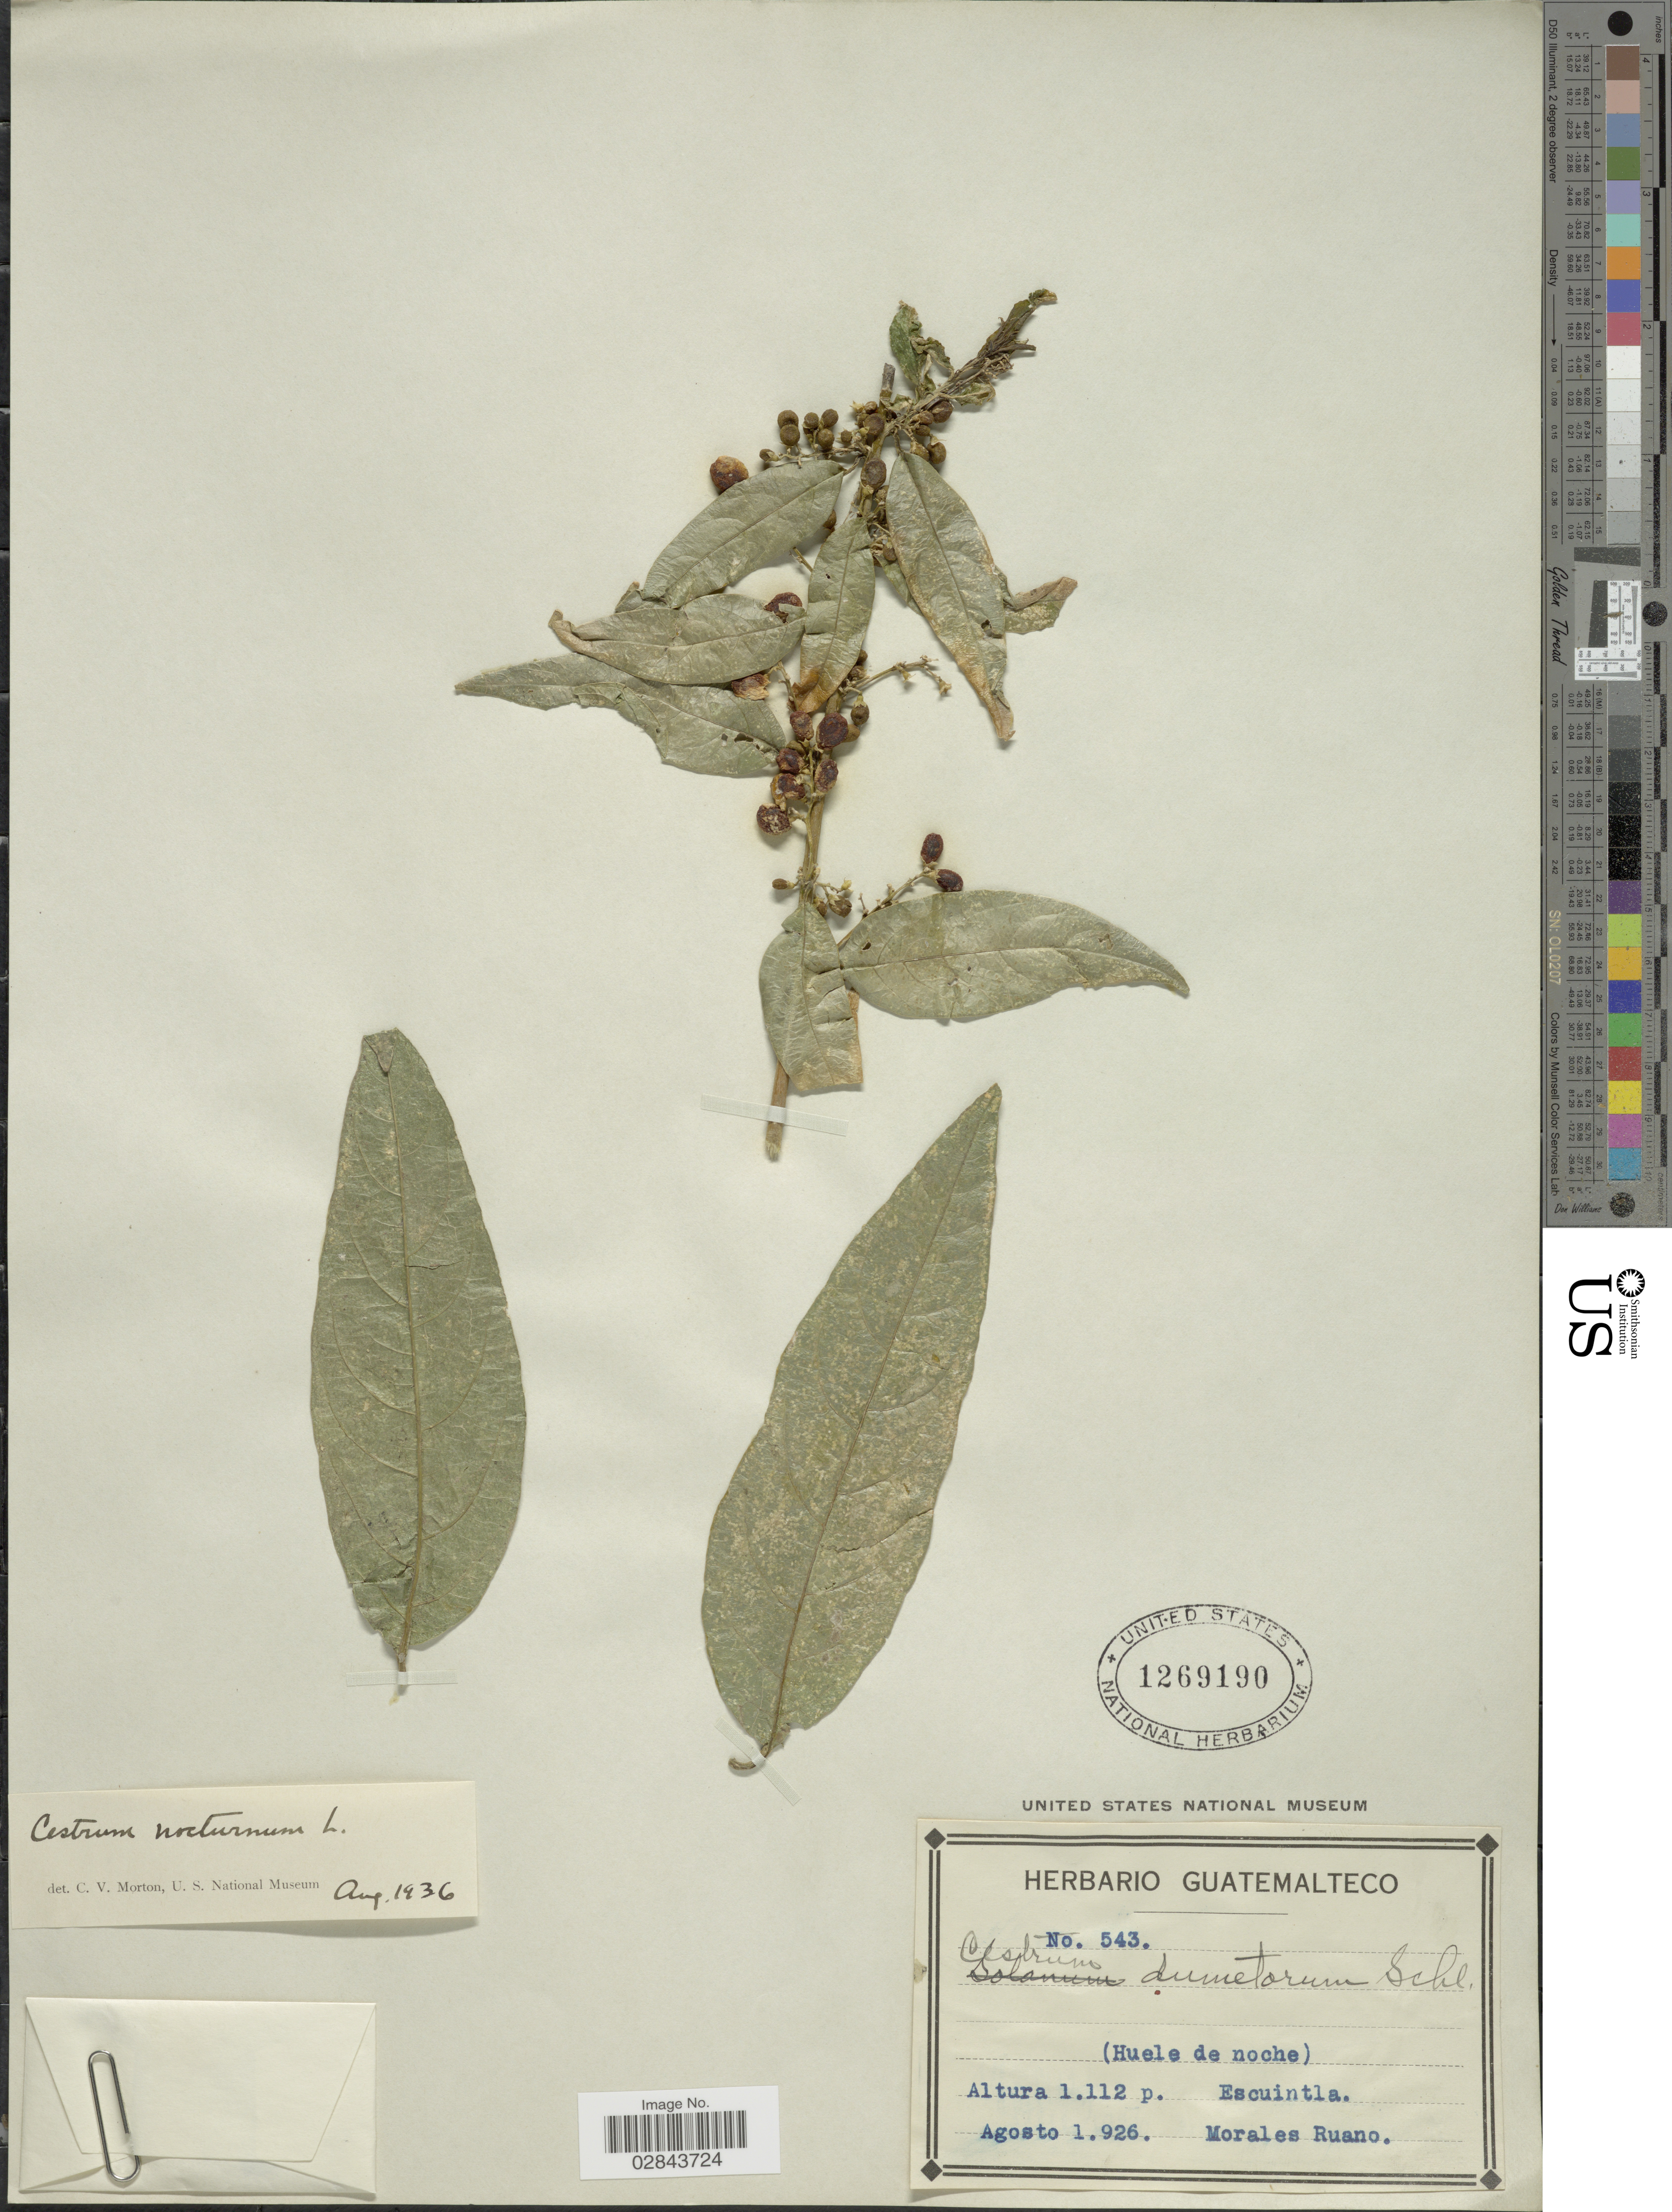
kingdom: Plantae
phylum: Tracheophyta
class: Magnoliopsida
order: Solanales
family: Solanaceae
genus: Cestrum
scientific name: Cestrum nocturnum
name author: L.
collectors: M. Ruano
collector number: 543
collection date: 1926-08-01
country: Guatemala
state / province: Escuintla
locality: (Huele de noche).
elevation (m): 339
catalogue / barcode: US 1269190